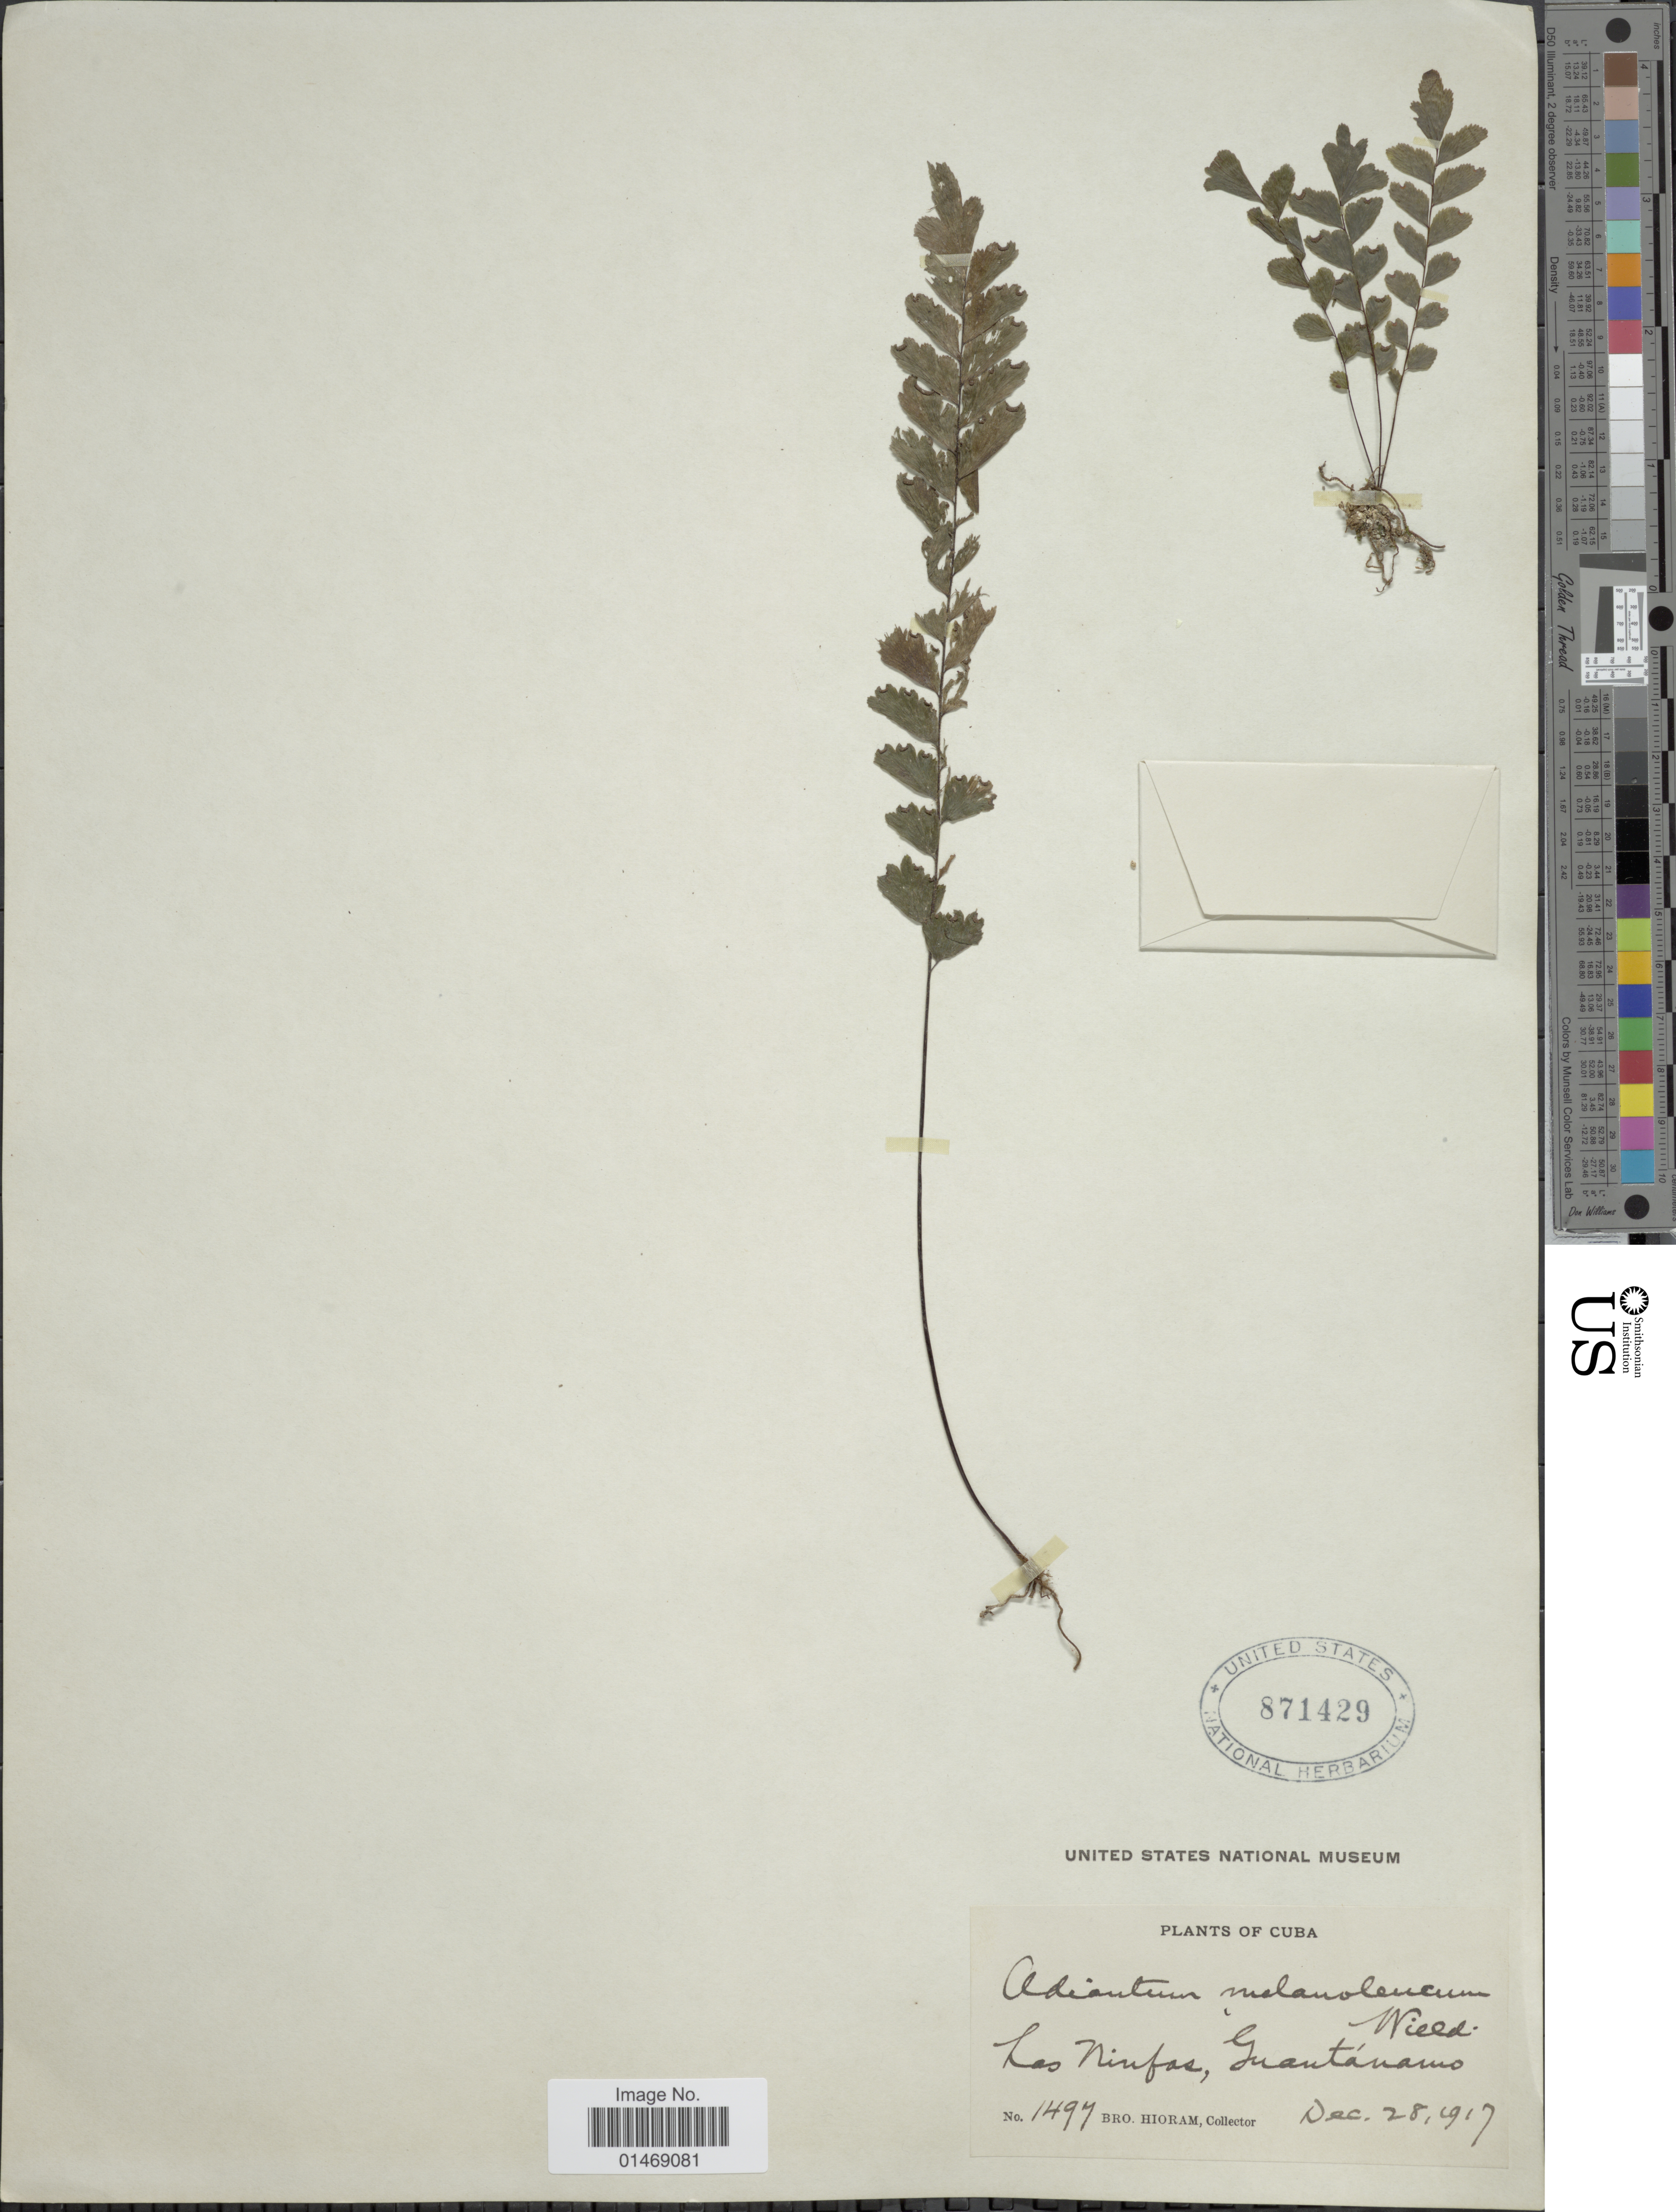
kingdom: Plantae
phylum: Tracheophyta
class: Polypodiopsida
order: Polypodiales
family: Pteridaceae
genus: Adiantum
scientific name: Adiantum melanoleucum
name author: Willd.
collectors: Bro. Hioram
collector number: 1497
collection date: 1917-12-28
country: Cuba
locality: Las Niufar, Guantánamo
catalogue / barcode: US 871429